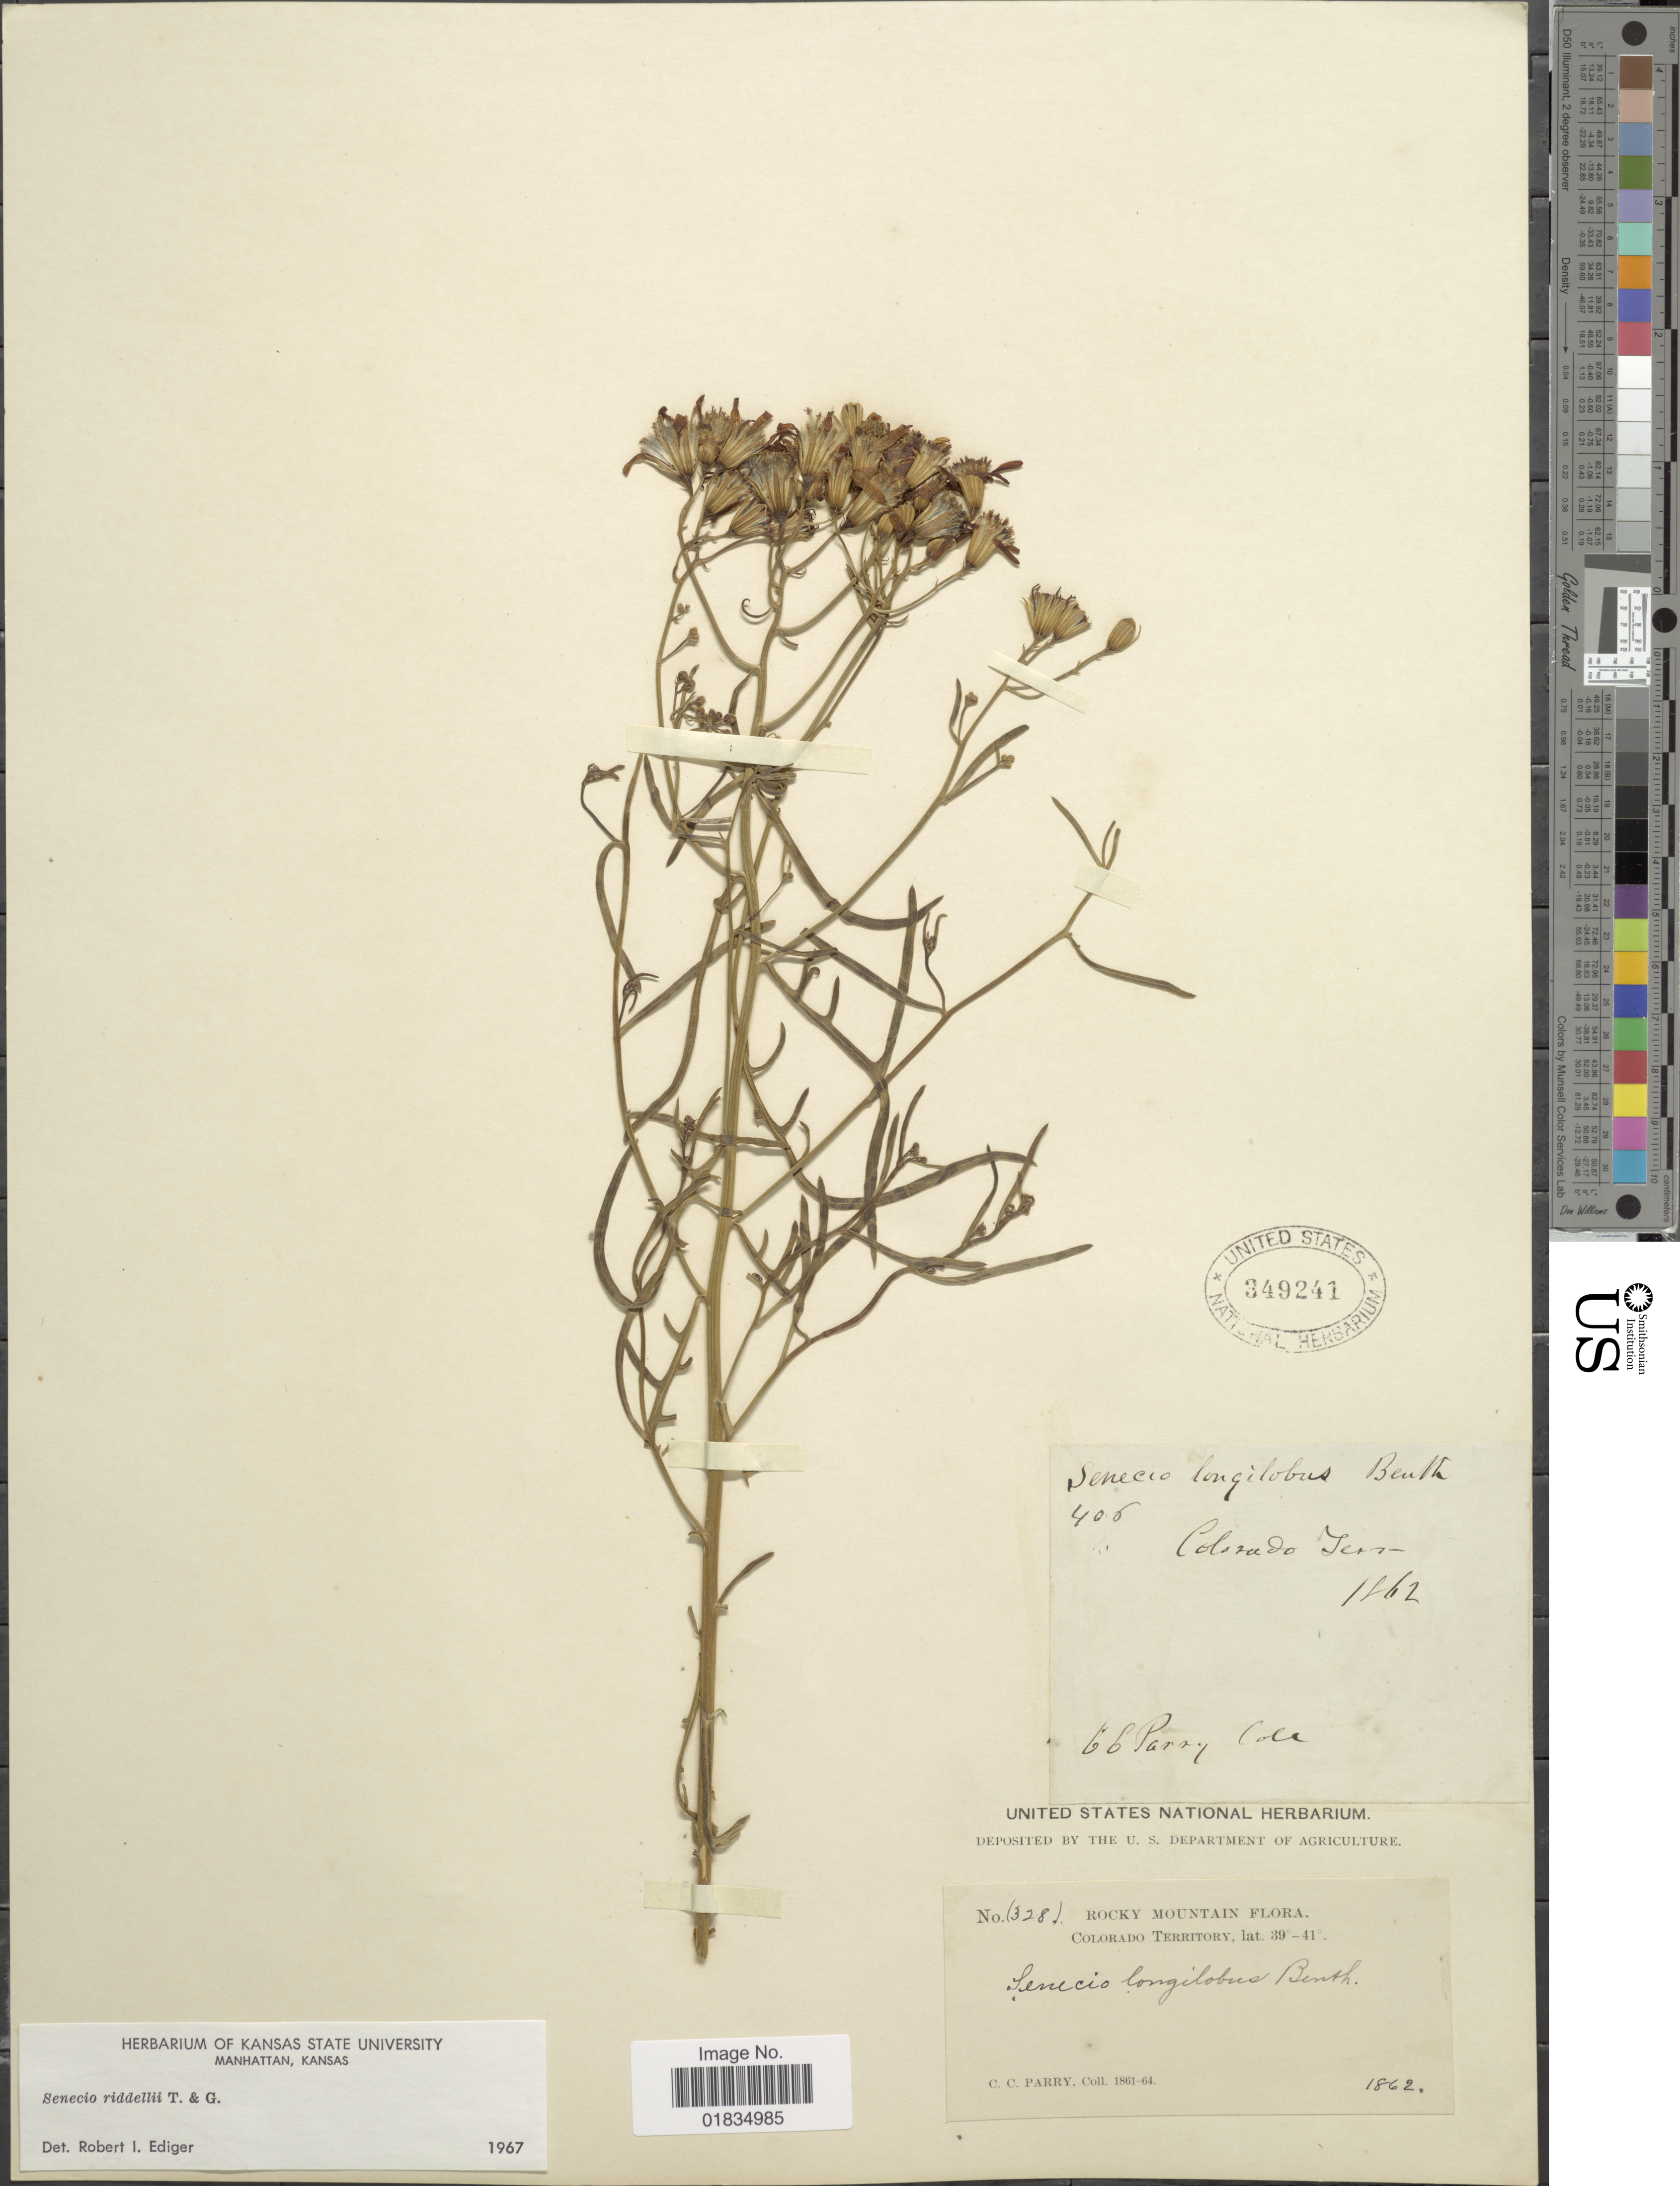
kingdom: Plantae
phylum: Tracheophyta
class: Magnoliopsida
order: Asterales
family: Asteraceae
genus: Senecio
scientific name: Senecio riddellii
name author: Torr. & A. Gray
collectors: C. C. Parry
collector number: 328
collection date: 1862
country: United States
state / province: Colorado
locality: Rocky Mountain, Colorado Territory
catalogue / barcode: US 349241